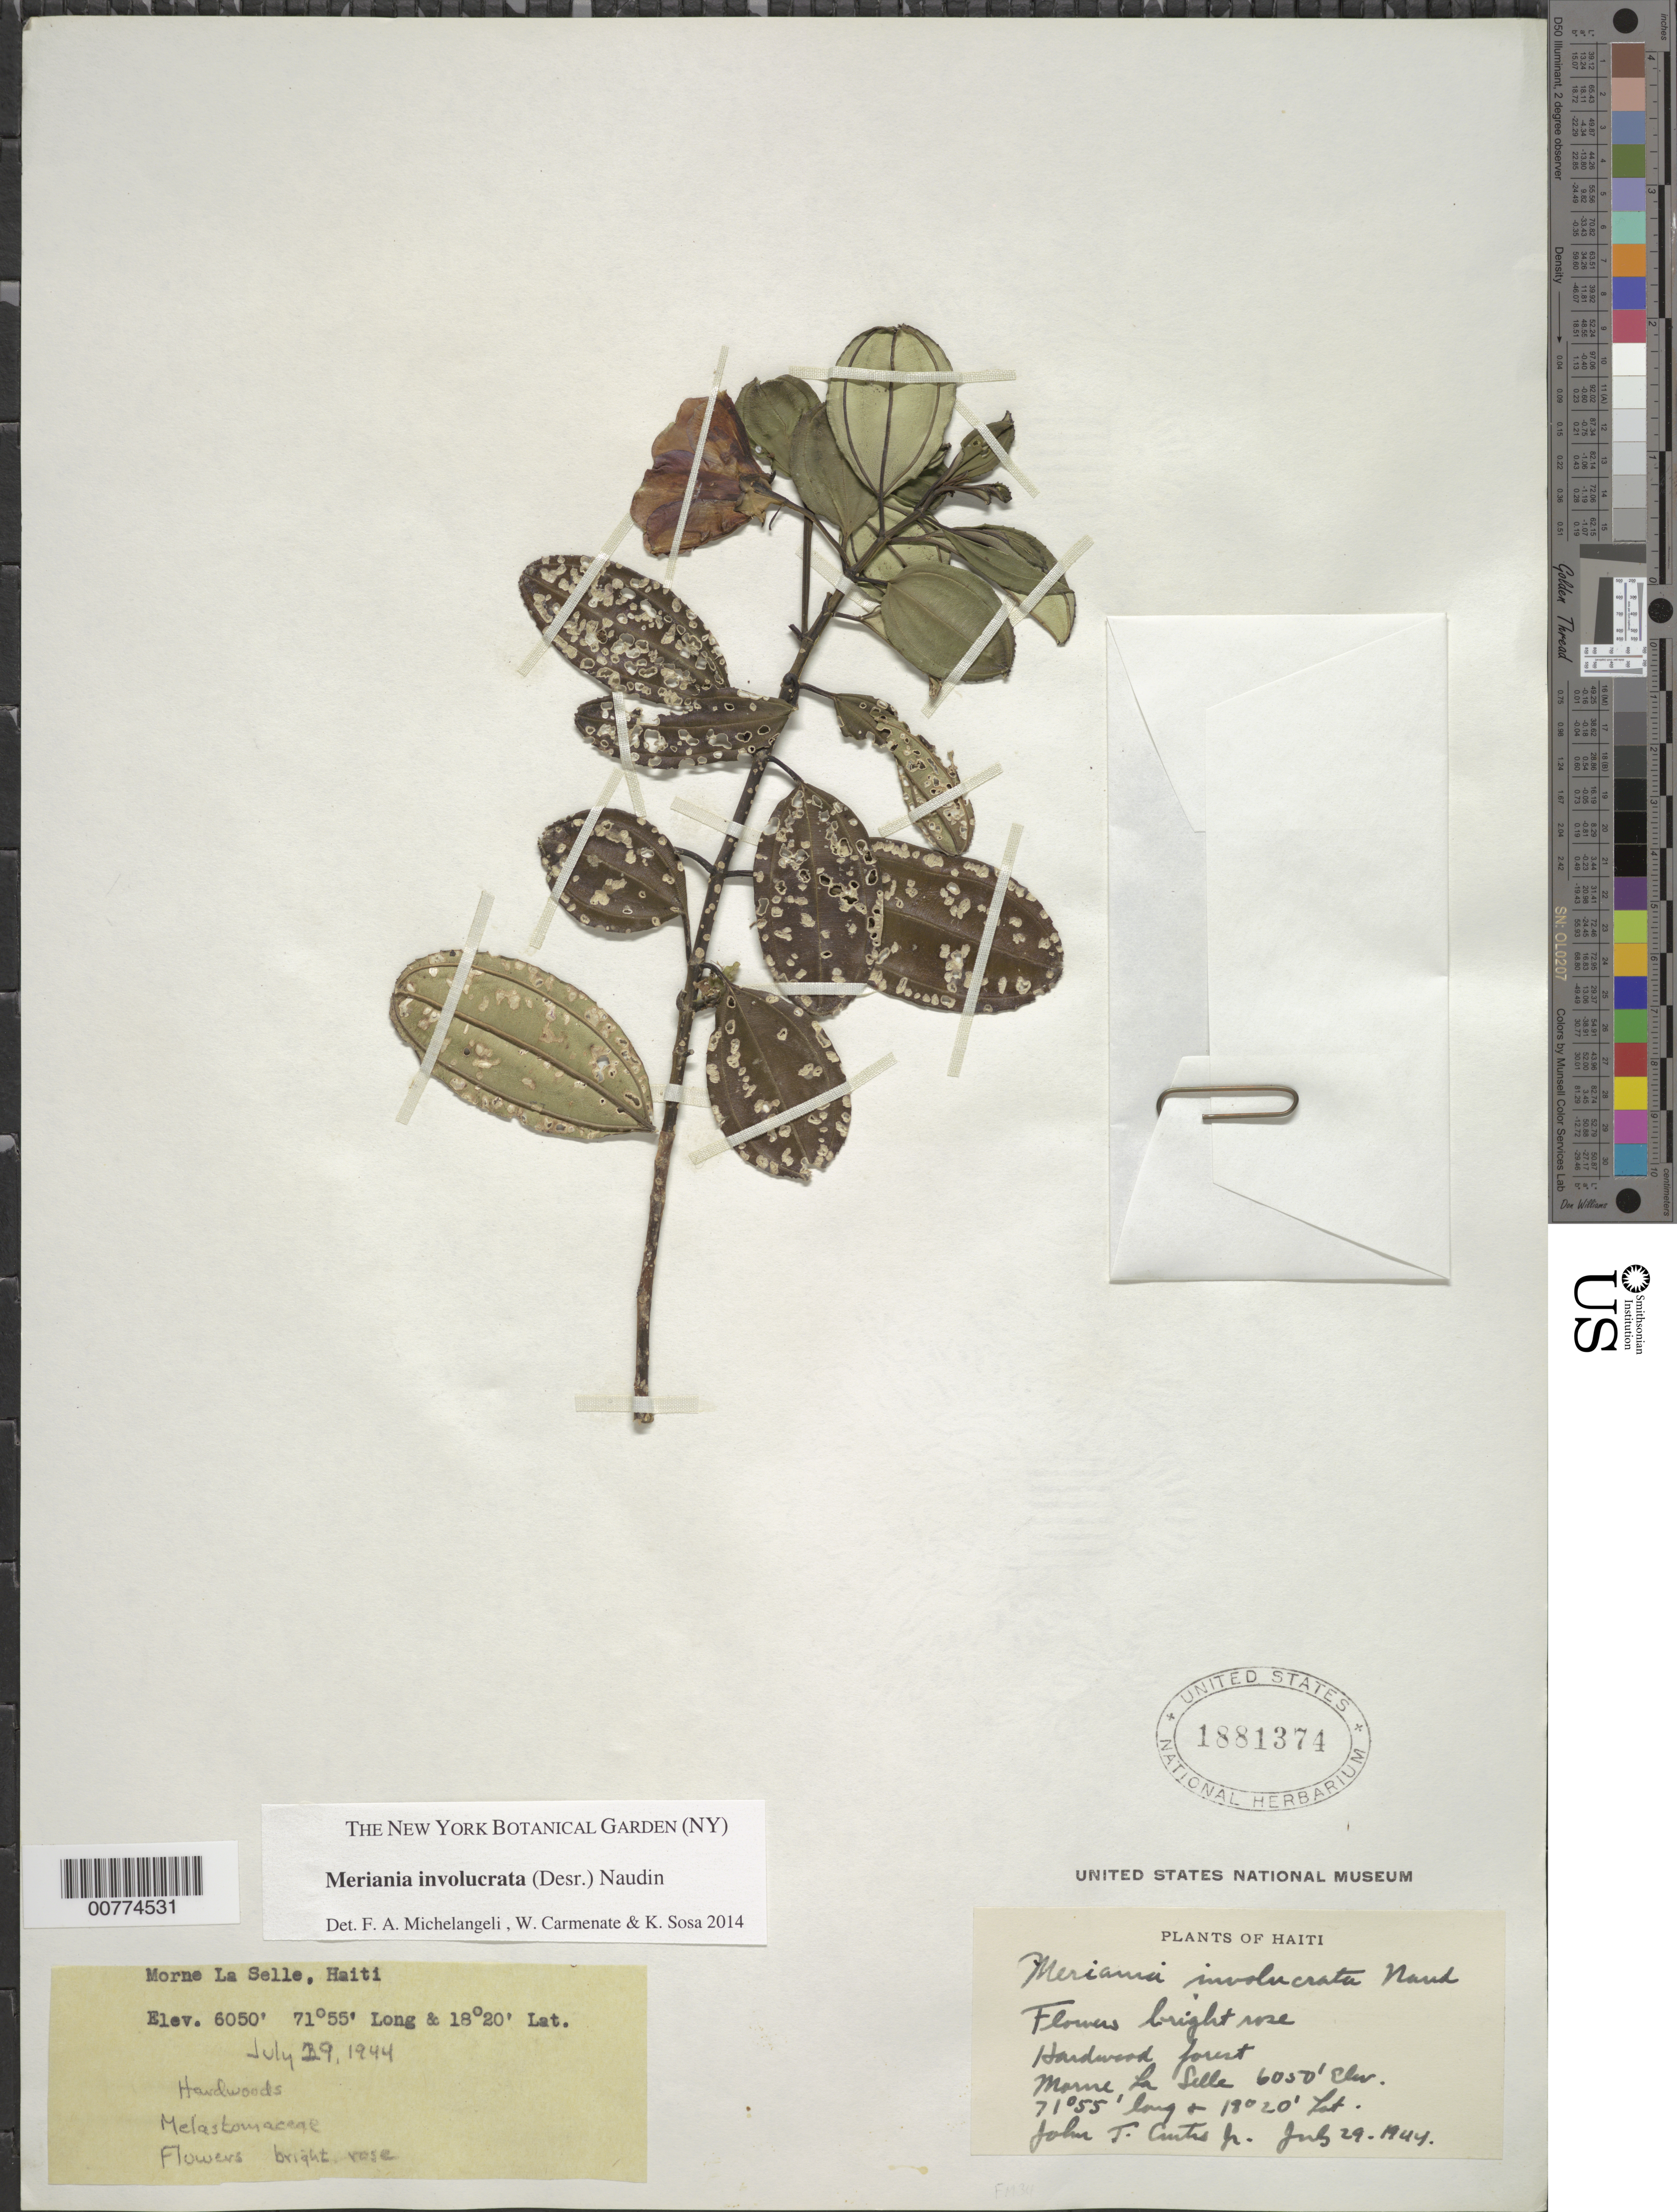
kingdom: Plantae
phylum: Tracheophyta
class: Magnoliopsida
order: Myrtales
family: Melastomataceae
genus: Meriania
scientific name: Meriania involucrata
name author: (Desr.) Naudin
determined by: Michelangeli, F. A.; Carmenate, W.; Sosa, K.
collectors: J. Curtis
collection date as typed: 29 Jul 1944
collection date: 1944-07-29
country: Haiti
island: Hispaniola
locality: Morne la Selle.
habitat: Hardwood forest.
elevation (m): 1844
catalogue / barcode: US 1881374